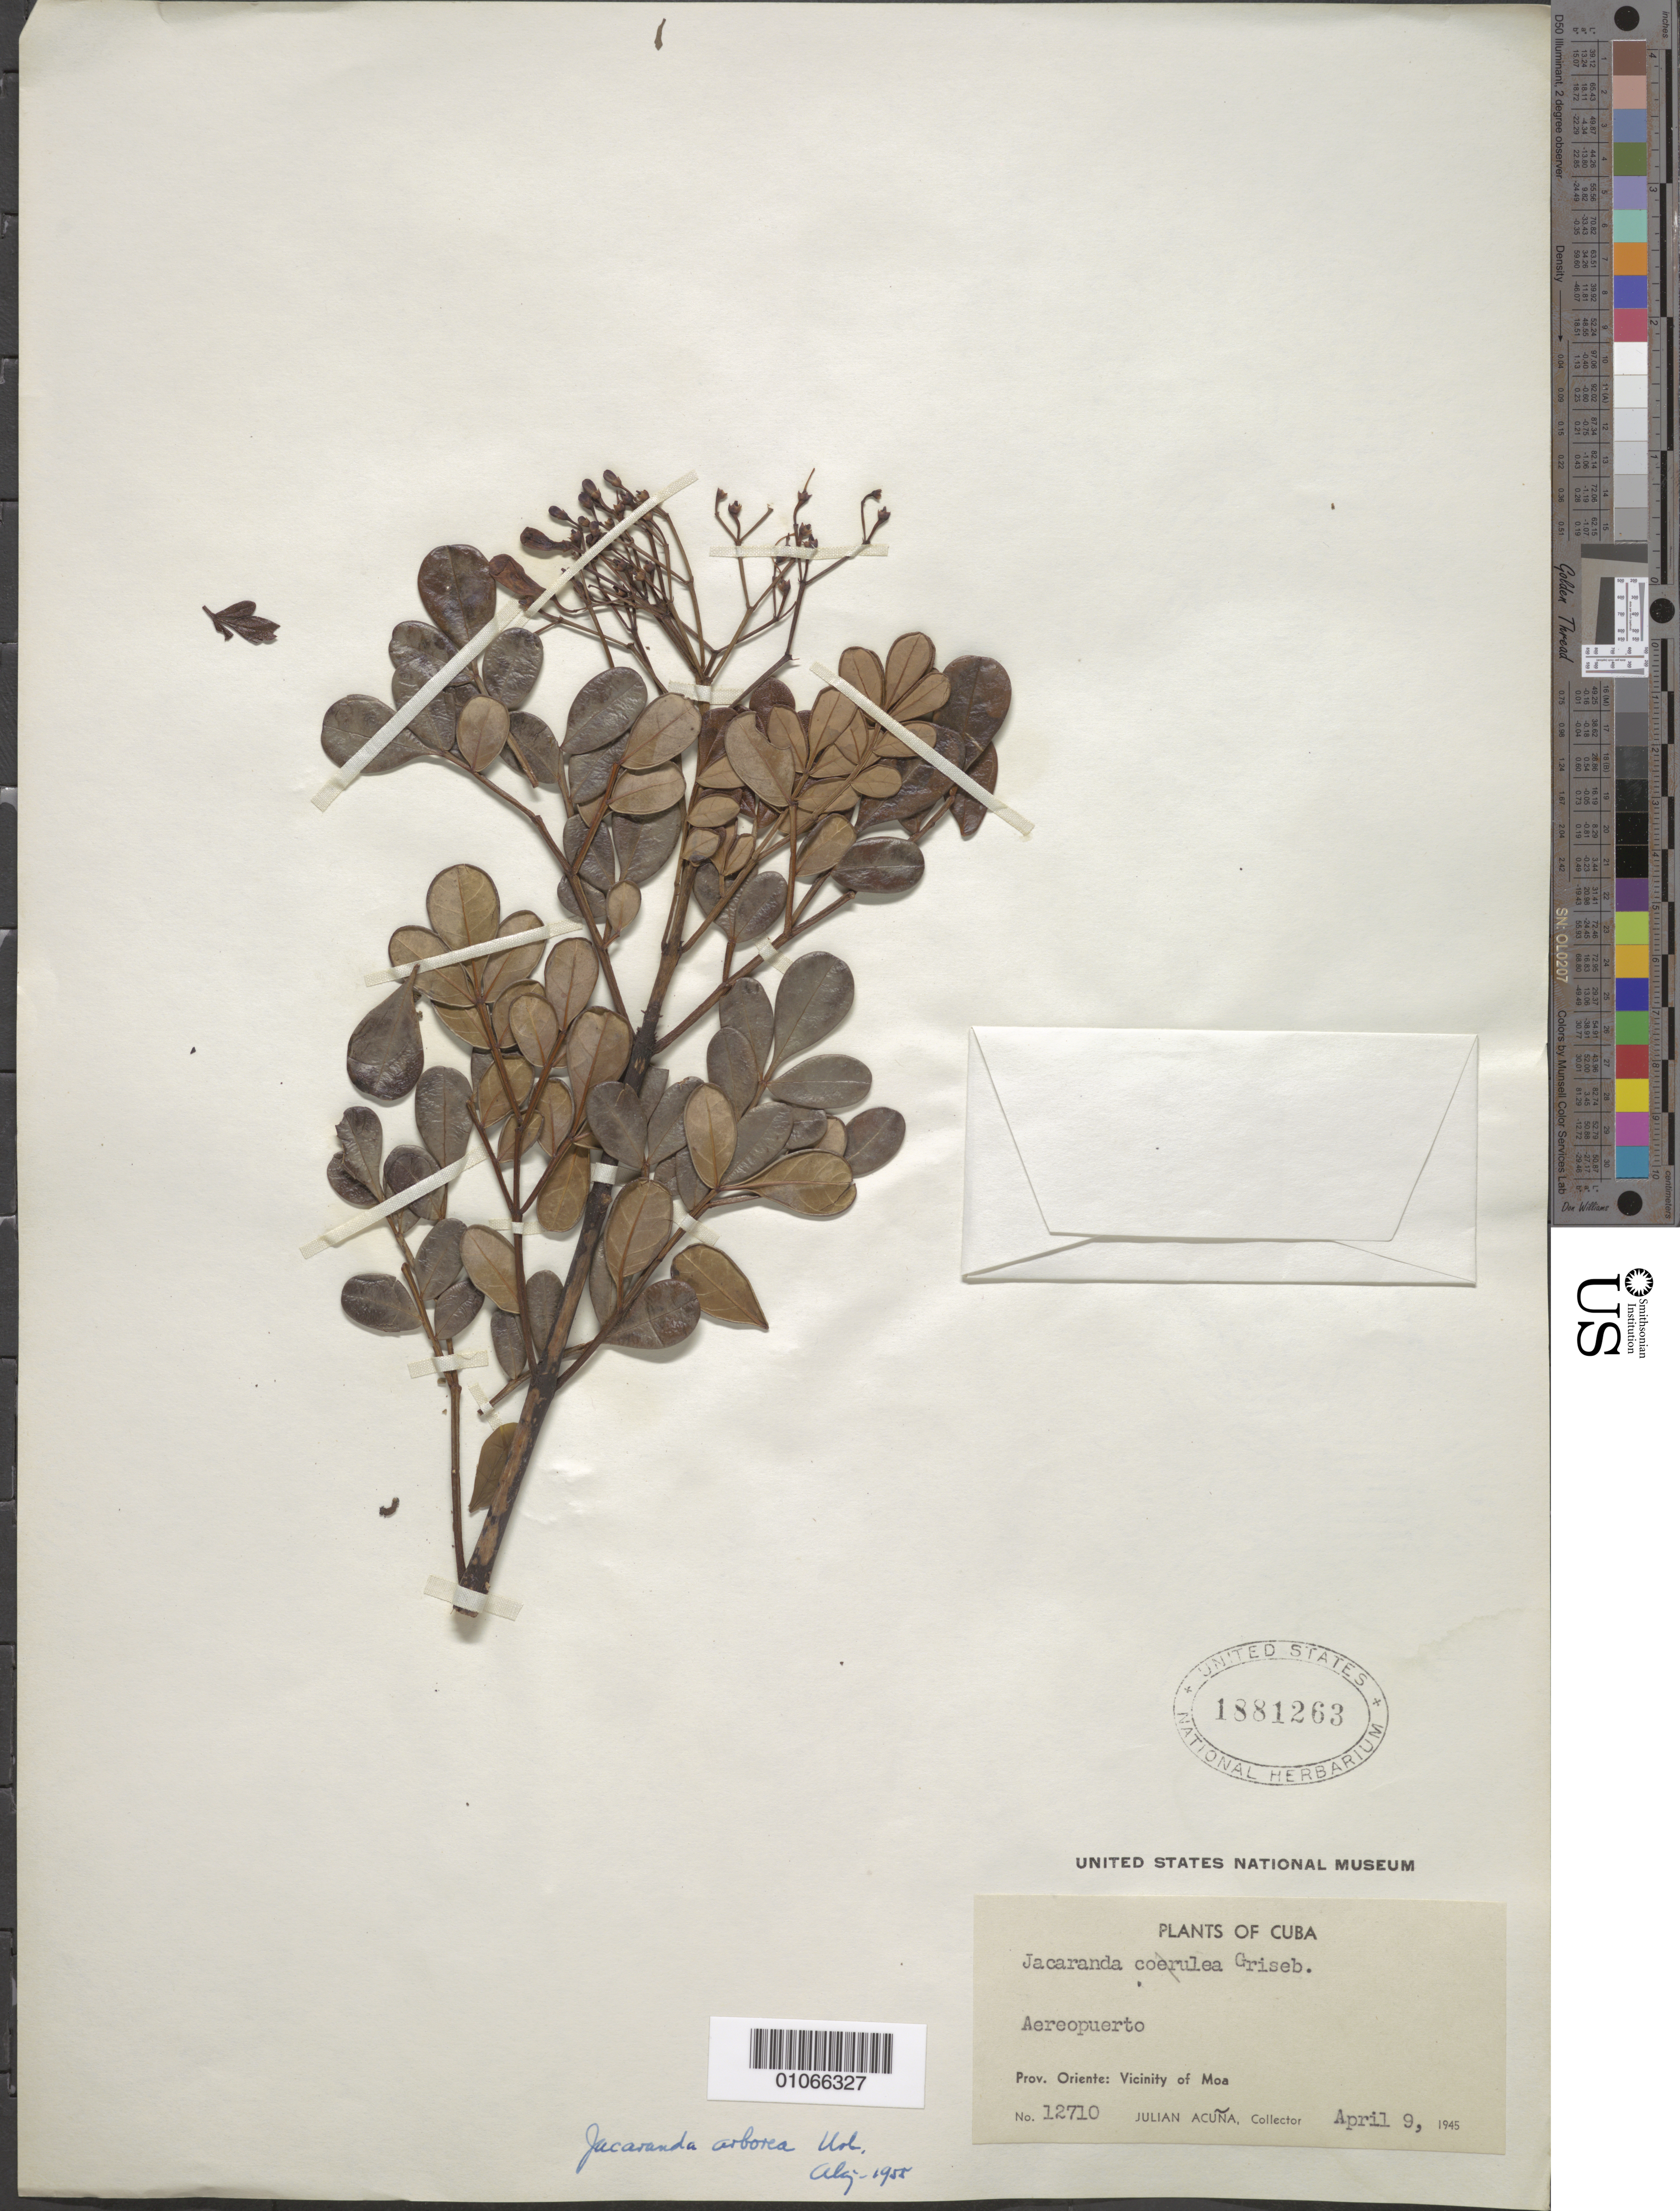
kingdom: Plantae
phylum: Tracheophyta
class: Magnoliopsida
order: Lamiales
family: Bignoniaceae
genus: Jacaranda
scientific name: Jacaranda caerulea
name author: (L.) J. St.-Hil.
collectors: J. Acuña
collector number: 12710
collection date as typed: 09 Apr 1945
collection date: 1945-04-09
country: Cuba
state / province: Holguín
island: Cuba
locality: Vicinity of Moa [Oriente], airport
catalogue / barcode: US 1881263